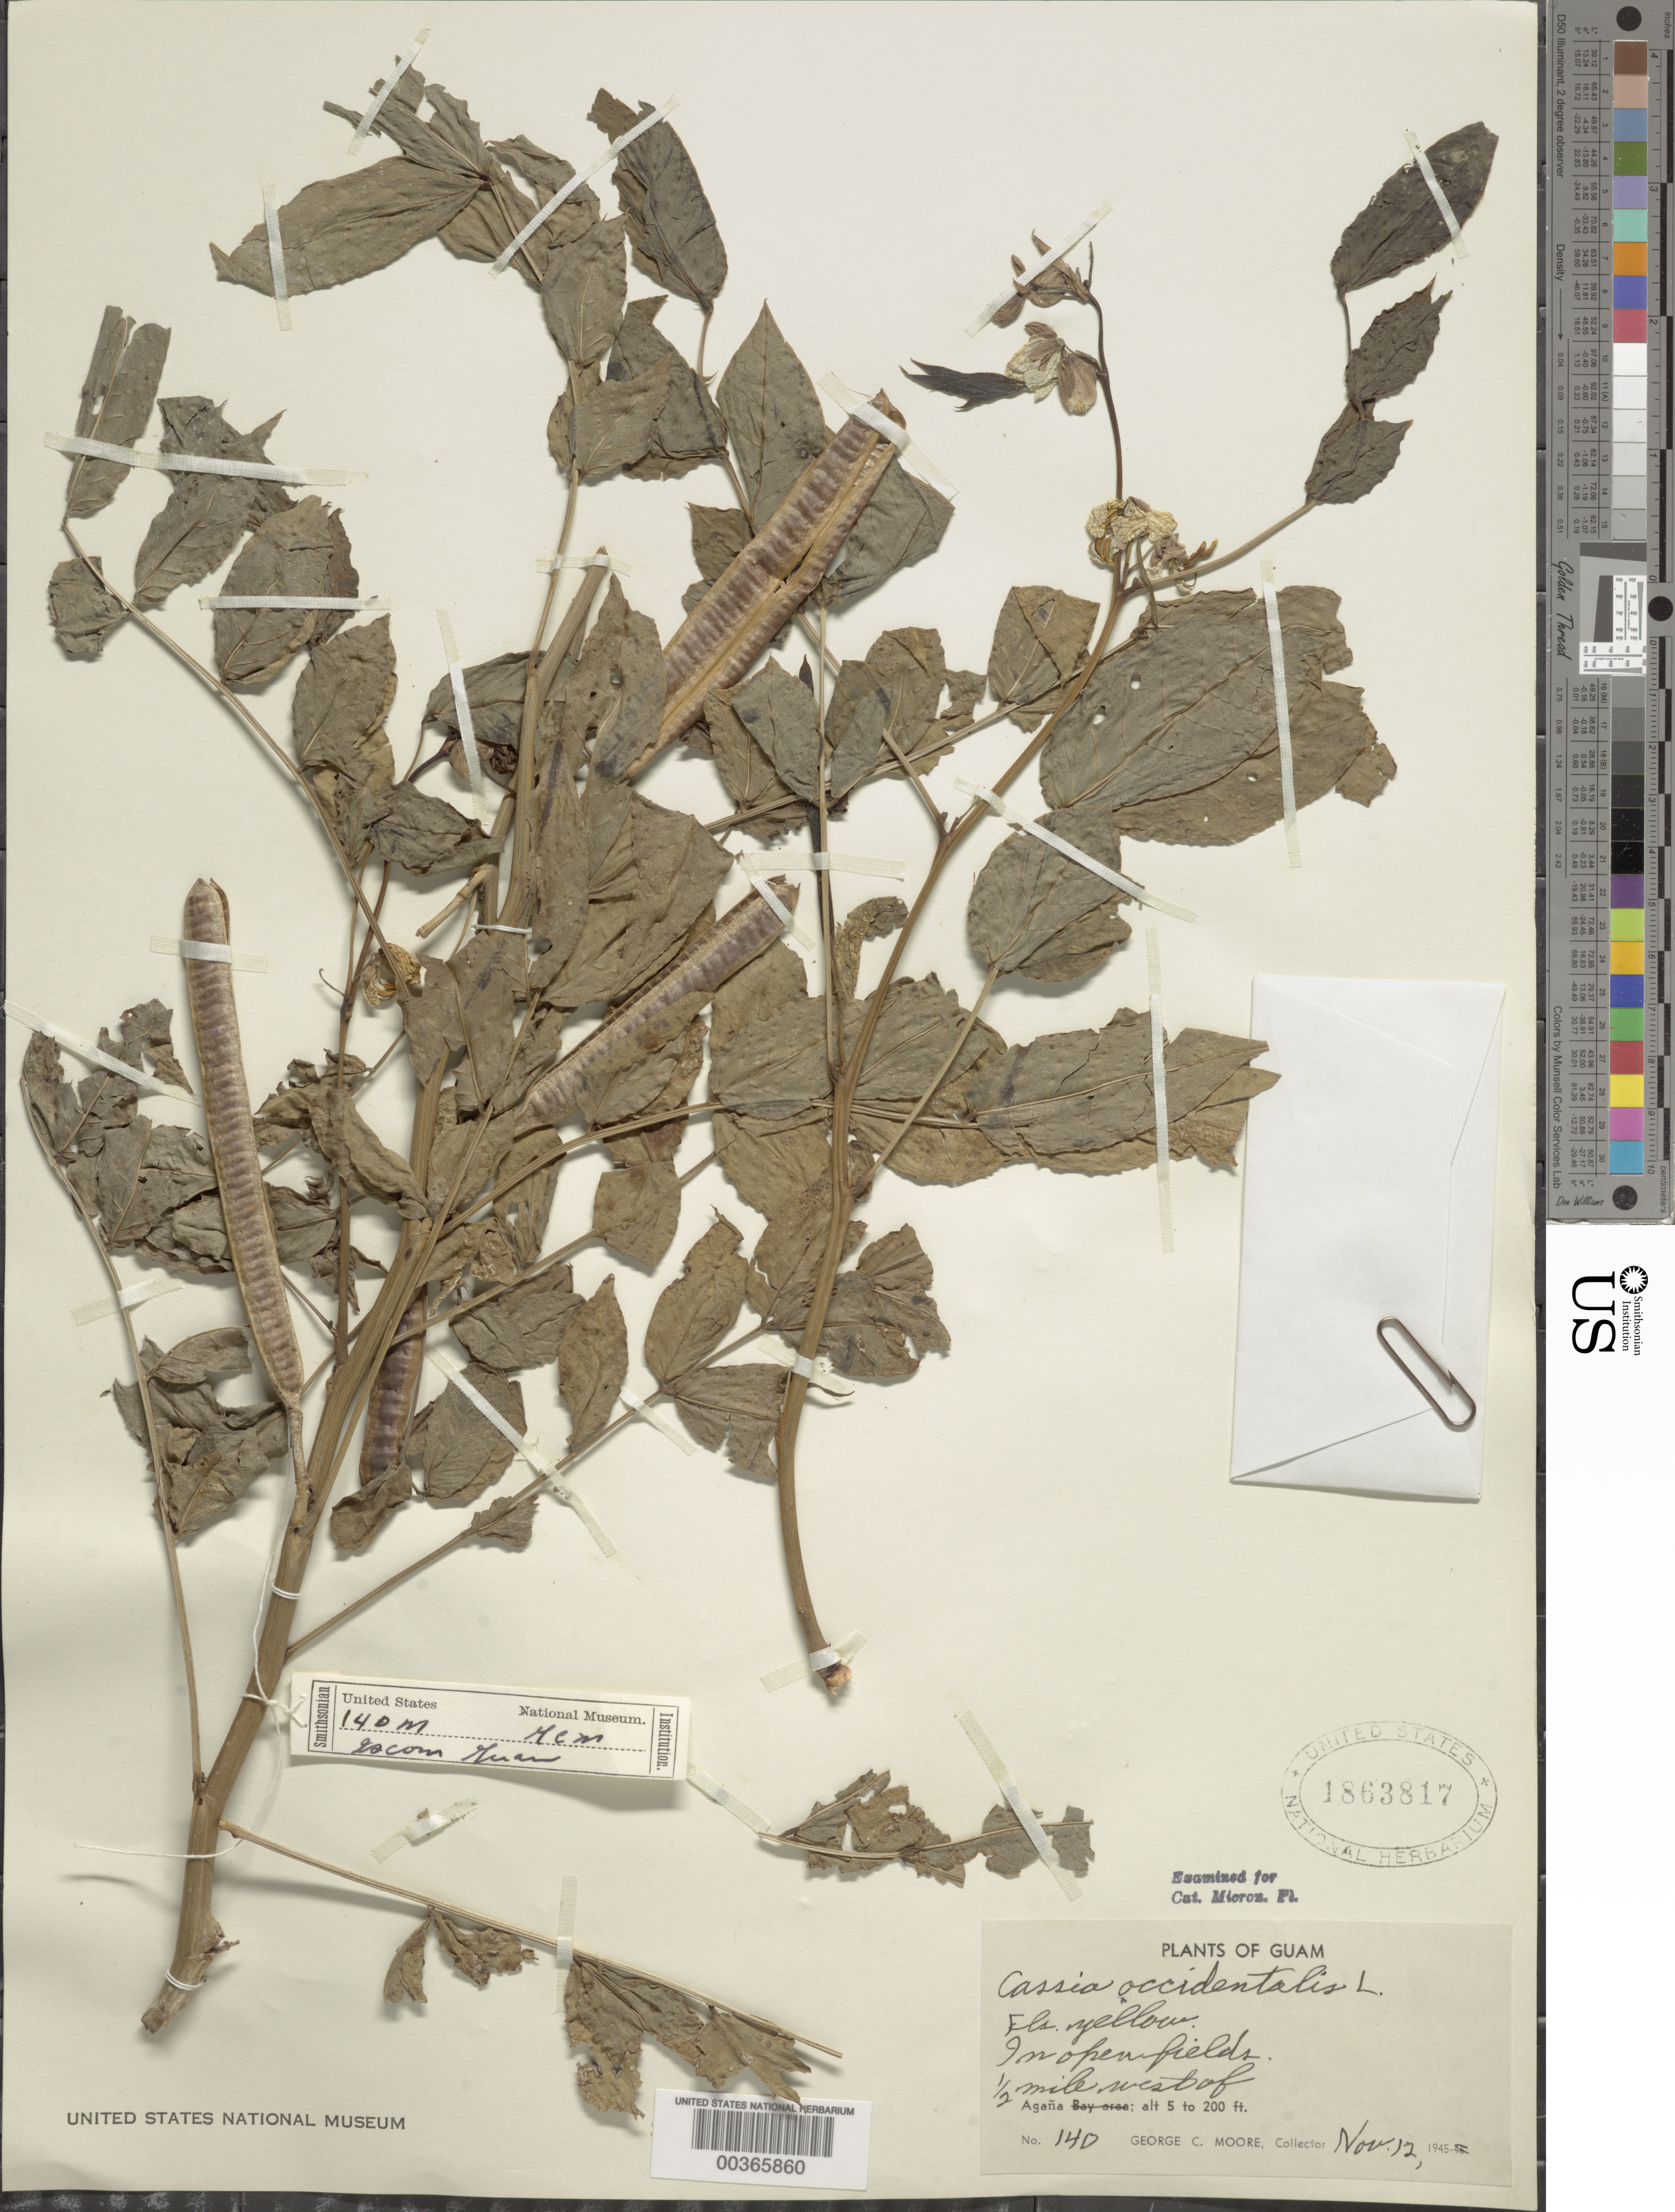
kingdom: Plantae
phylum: Tracheophyta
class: Magnoliopsida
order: Fabales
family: Fabaceae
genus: Senna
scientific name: Senna occidentalis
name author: (L.) Link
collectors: G. C. Moore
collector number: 140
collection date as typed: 12 Nov 1945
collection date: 1945-11-12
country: Guam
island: Guam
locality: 0.5 mi w of agana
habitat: In open fields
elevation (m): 2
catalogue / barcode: US 1863817